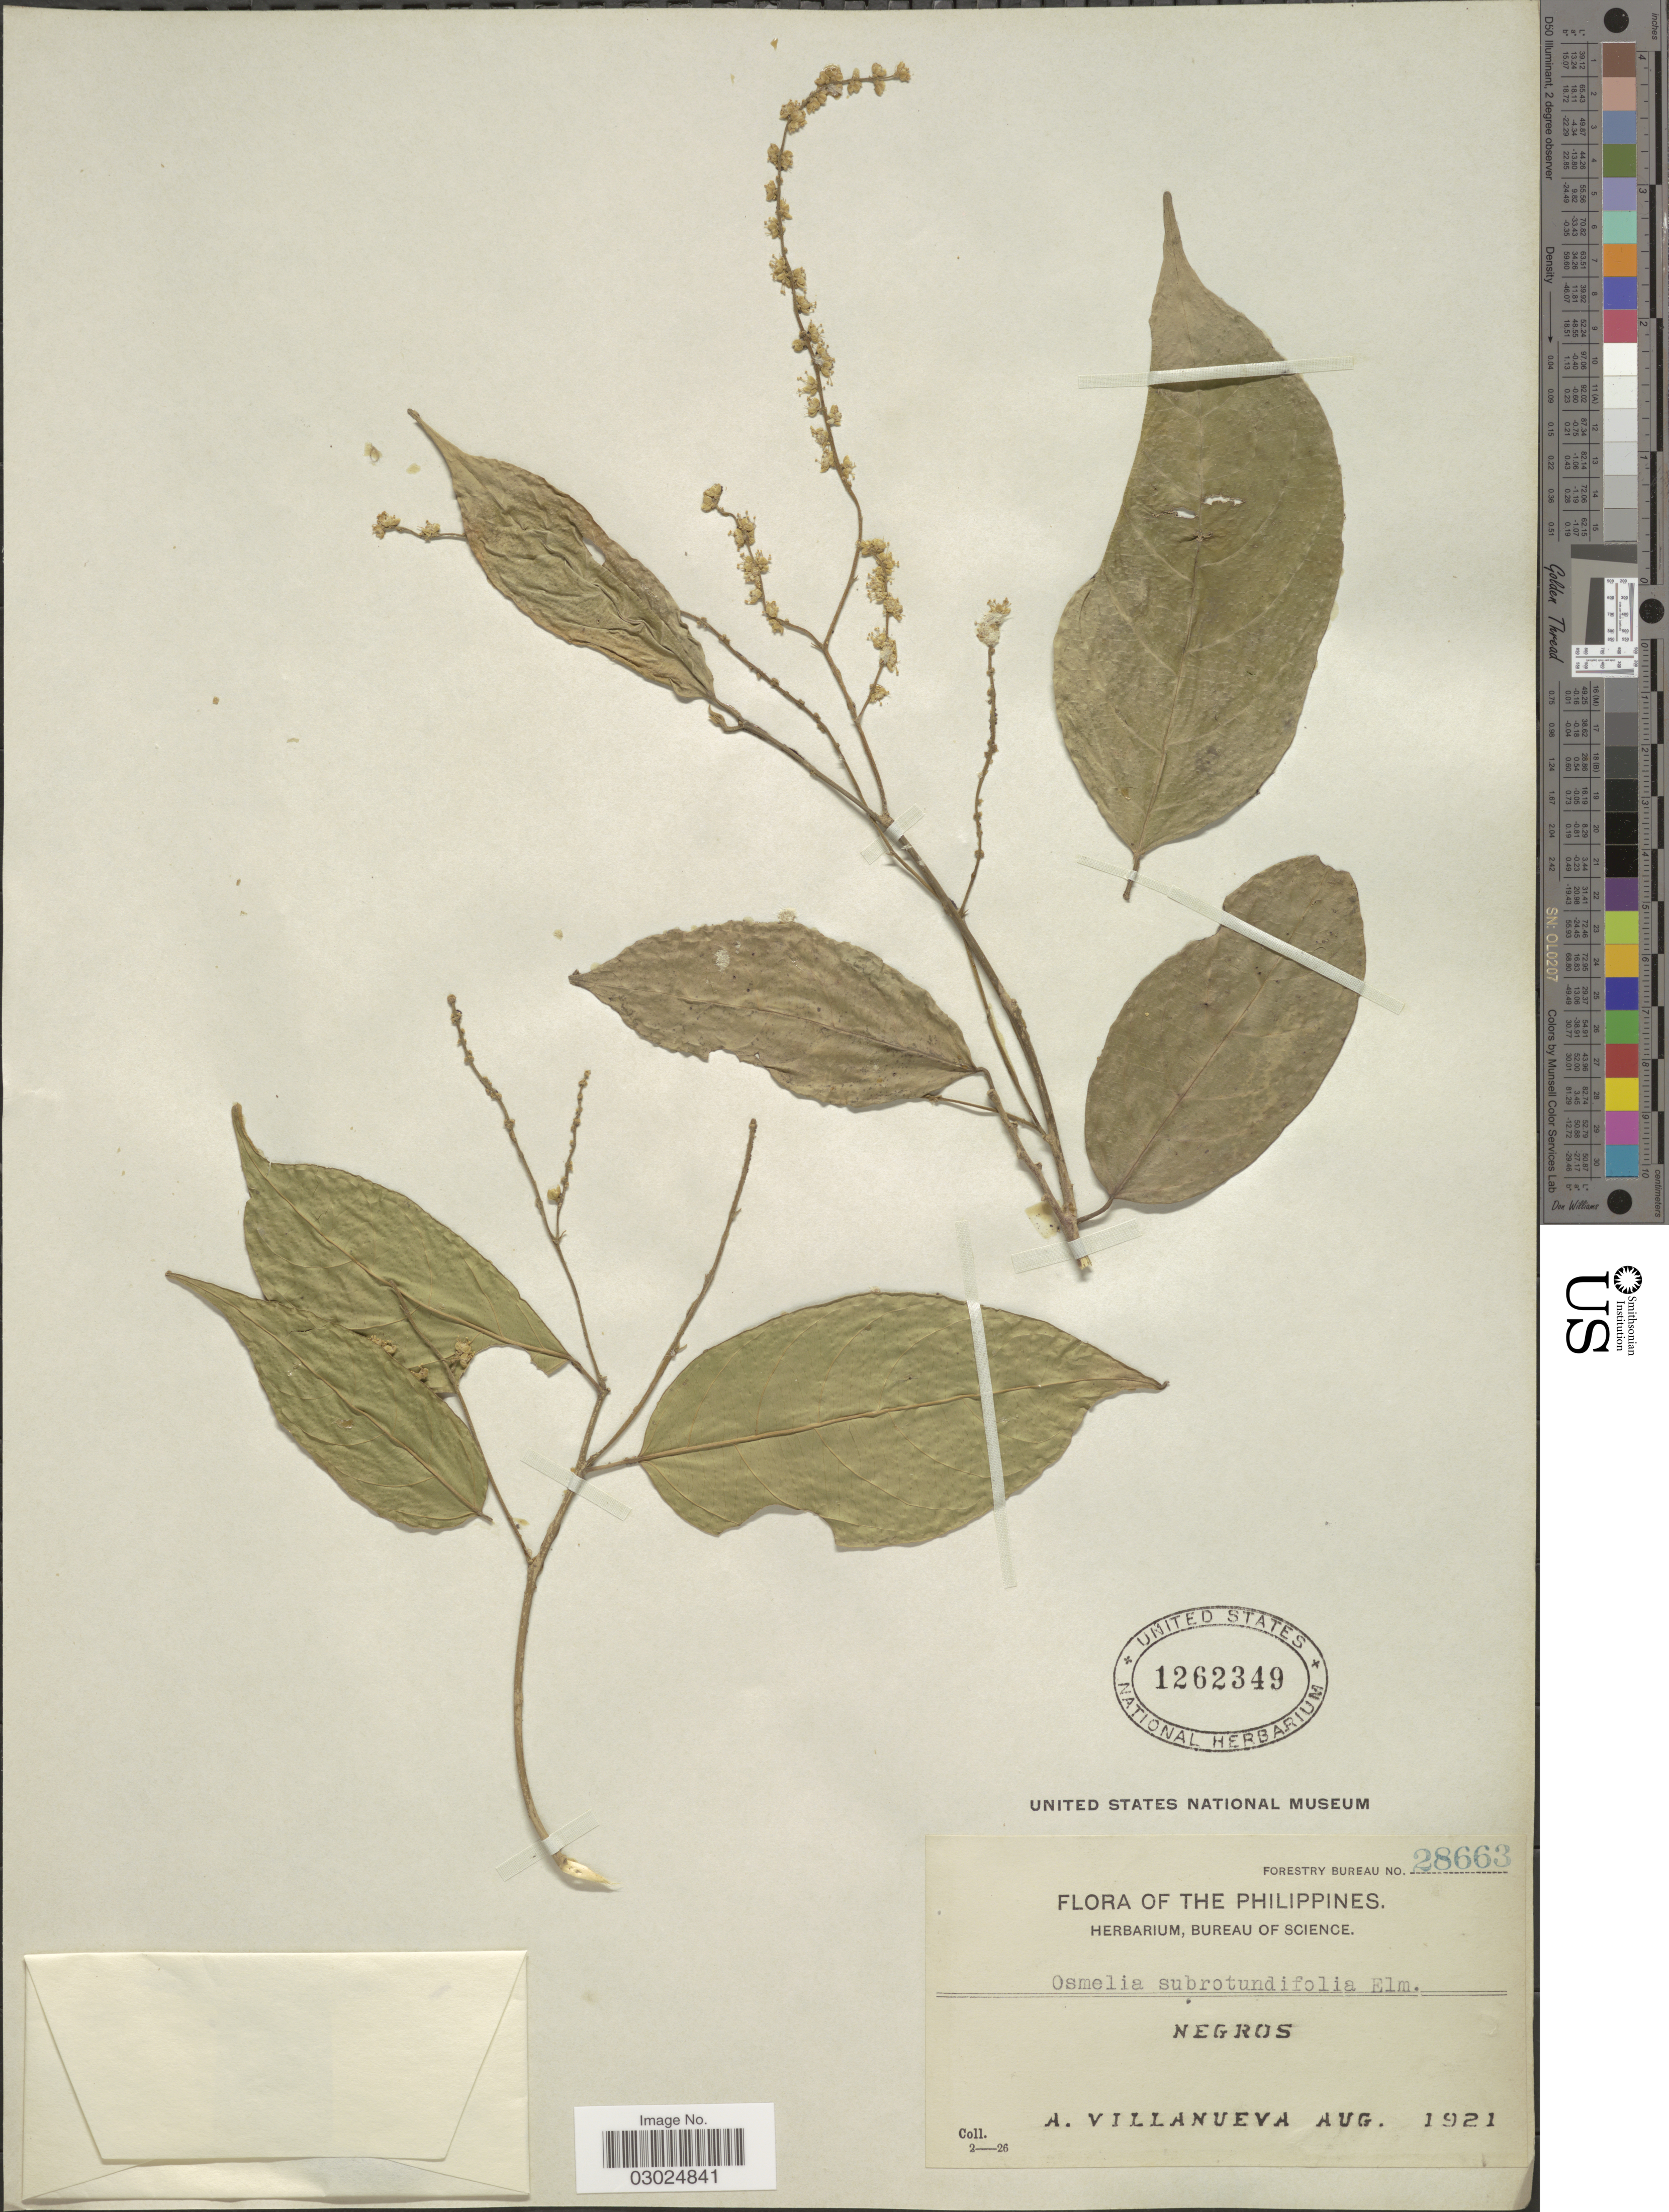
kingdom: Plantae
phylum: Tracheophyta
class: Magnoliopsida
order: Malpighiales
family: Salicaceae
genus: Osmelia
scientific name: Osmelia subrotundifolia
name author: Elmer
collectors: A. Villanueva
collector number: Forestry Bureau 28663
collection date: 1921-08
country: Philippines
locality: Negros.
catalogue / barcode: US 1262349